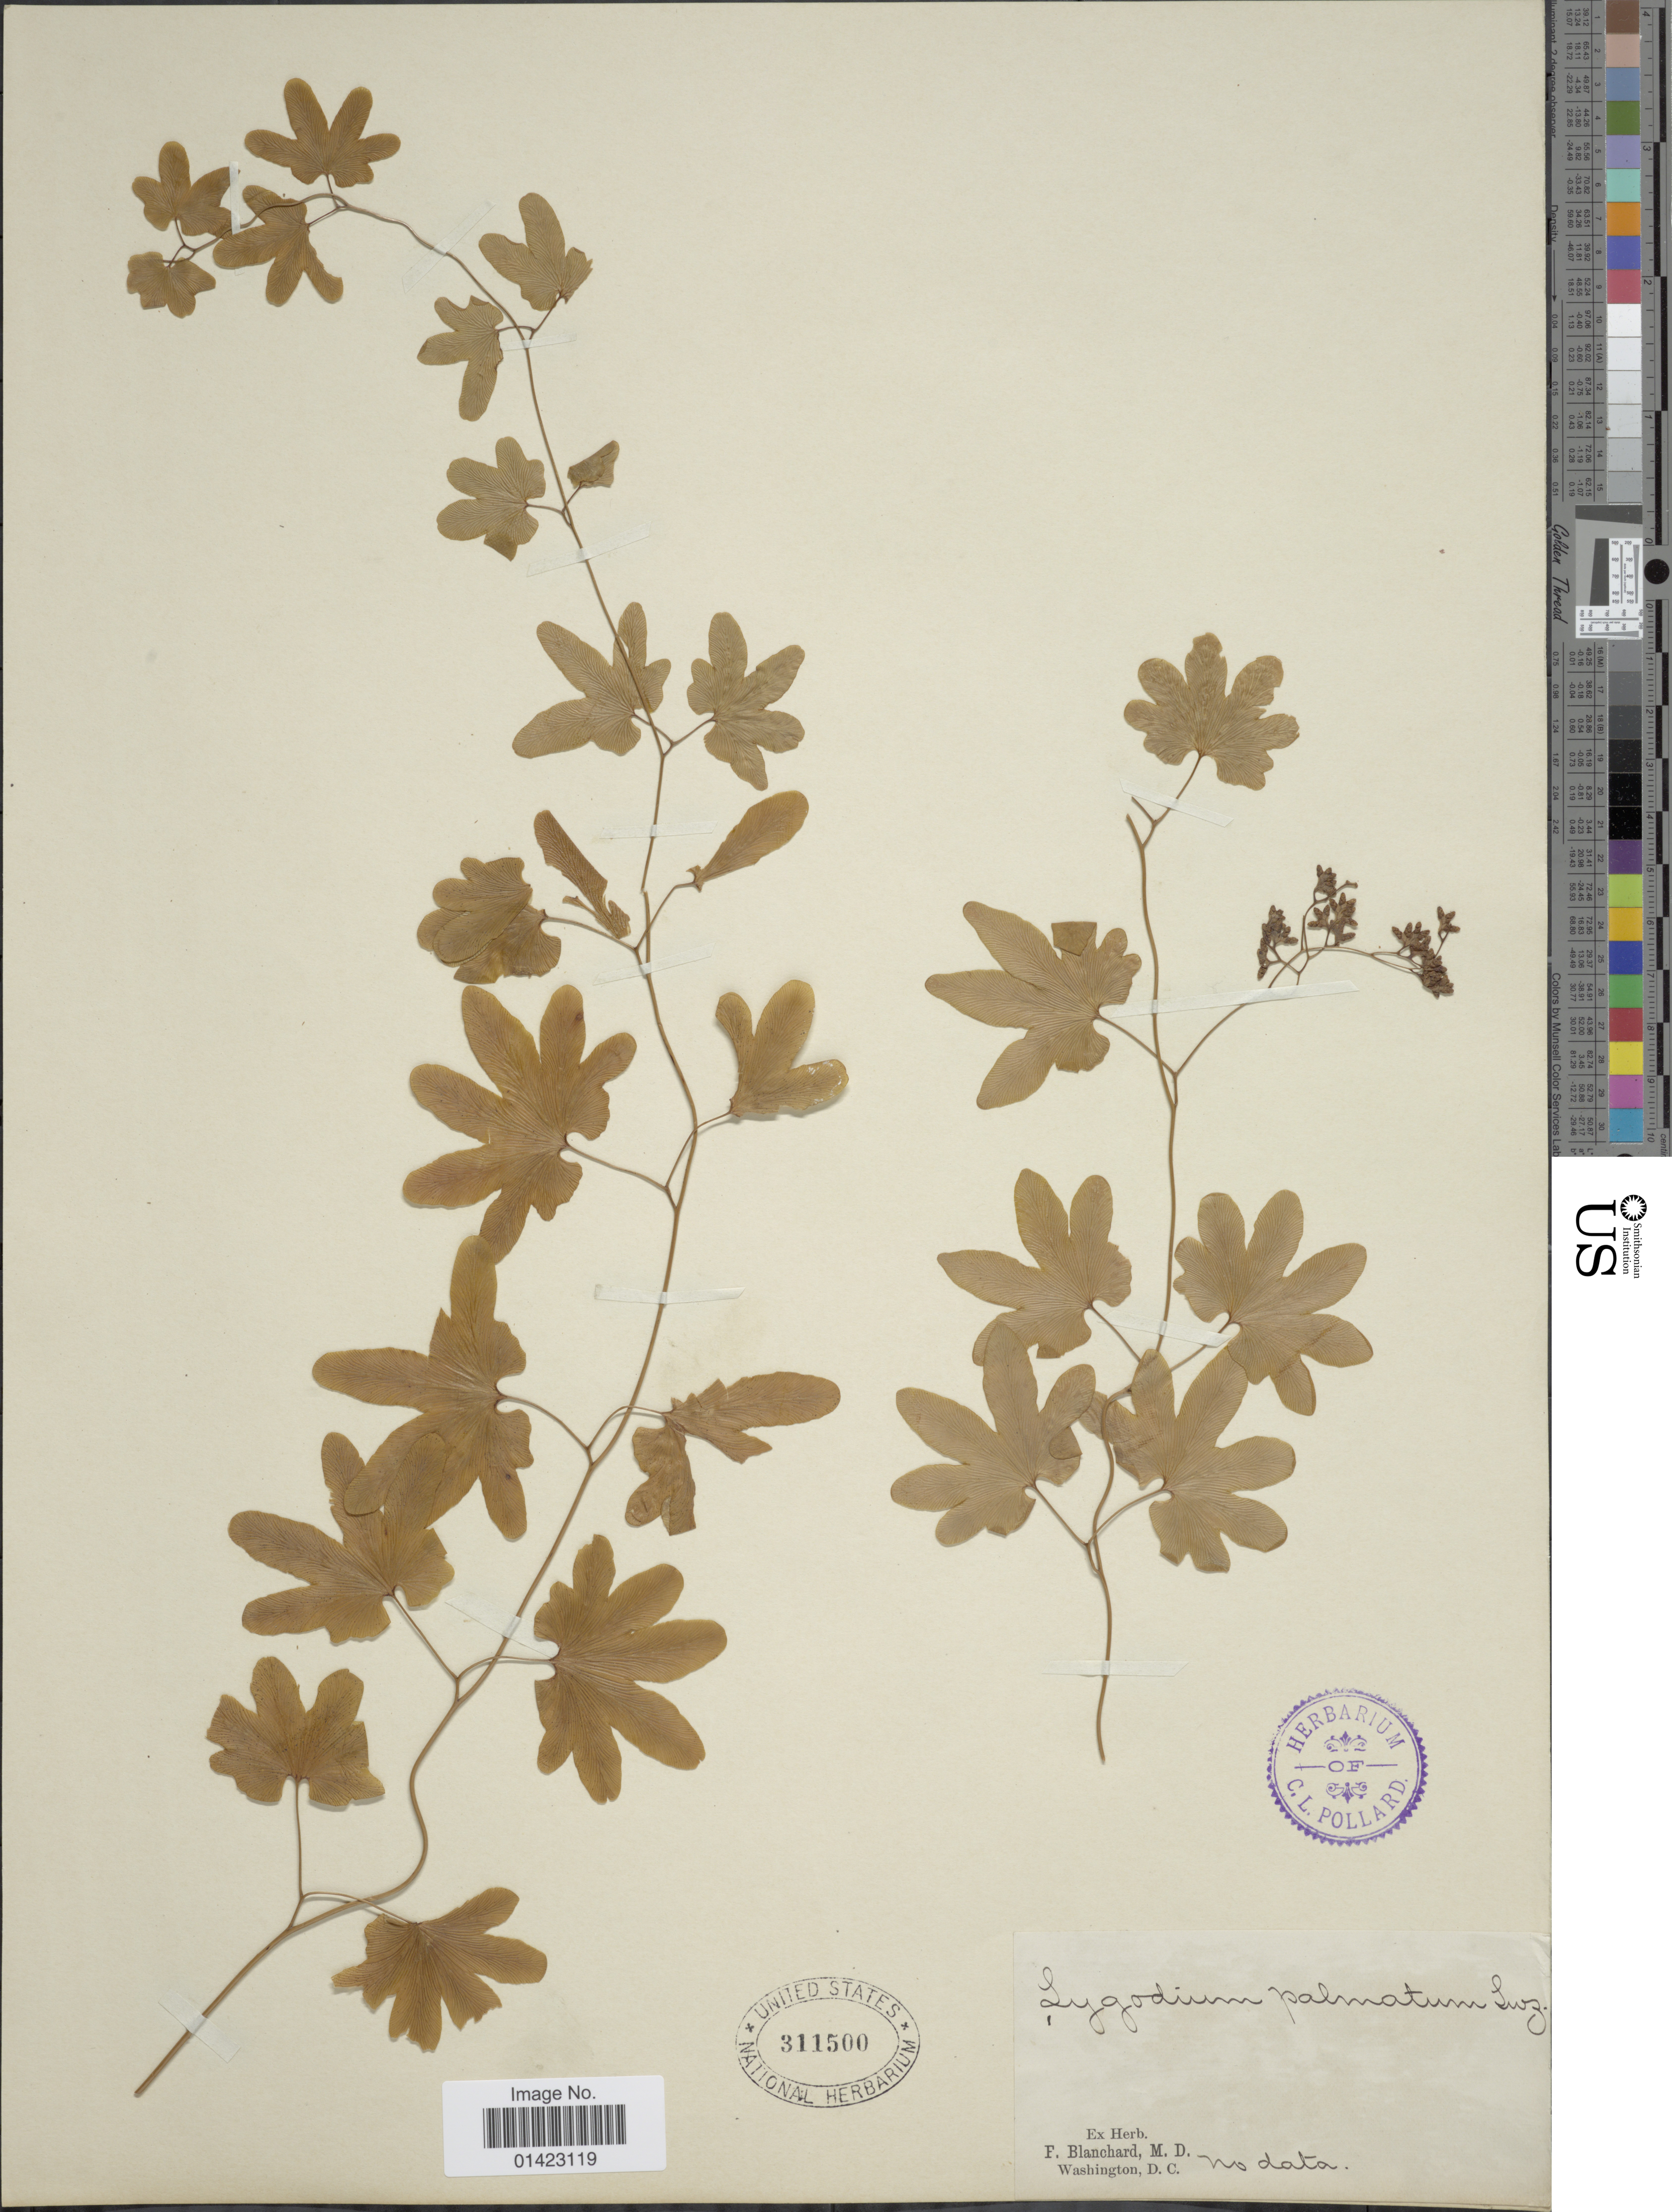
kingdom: Plantae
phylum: Tracheophyta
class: Polypodiopsida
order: Schizaeales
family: Lygodiaceae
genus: Lygodium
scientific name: Lygodium palmatum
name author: (Bernh.) Sw.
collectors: ex herb. F. Blanchard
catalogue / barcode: US 311500